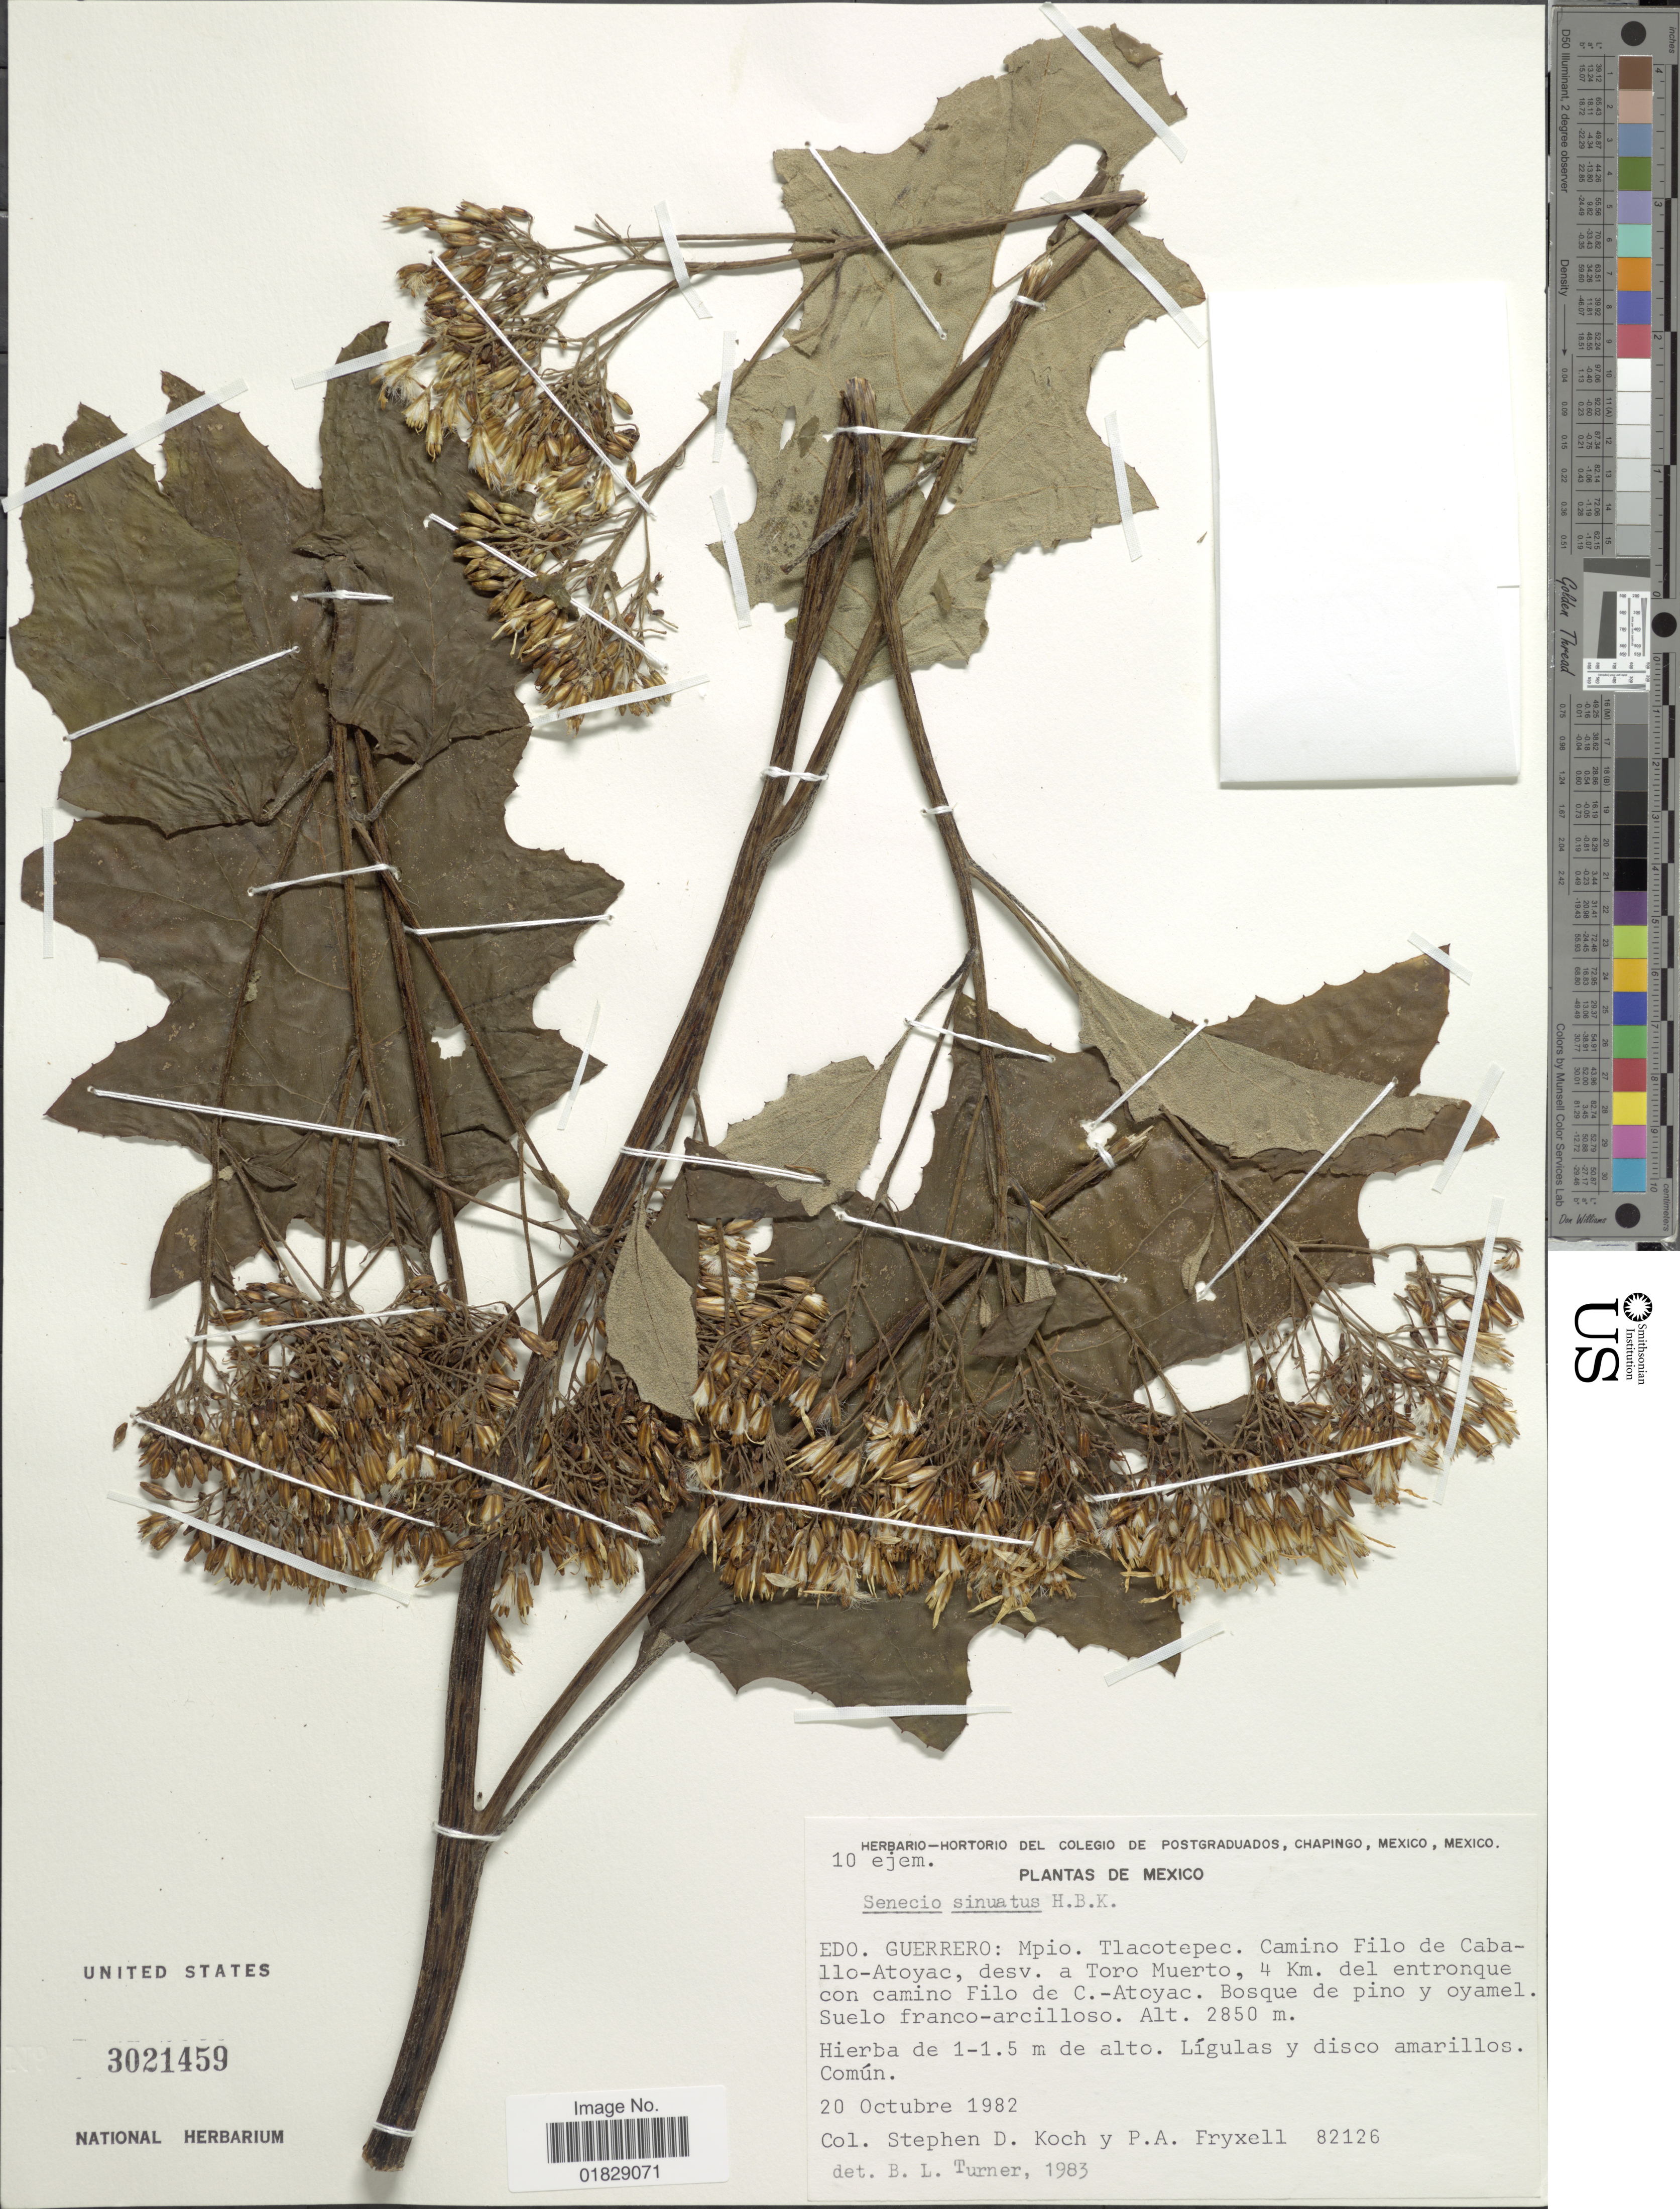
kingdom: Plantae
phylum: Tracheophyta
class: Magnoliopsida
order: Asterales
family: Asteraceae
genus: Roldana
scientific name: Roldana sinuata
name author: B.L. Turner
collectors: S. D. Koch & P. A. Fryxell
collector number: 82126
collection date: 1982-10-20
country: Mexico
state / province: Guerrero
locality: Edo. Guerrero: Mpio. Tlacotepec. Camino Filo de Caballo-Atoyac, desv. a Toro Muerto, 4 Km. del entronque con camino Filo de C.-Atoyac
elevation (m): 2850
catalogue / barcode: US 3021459